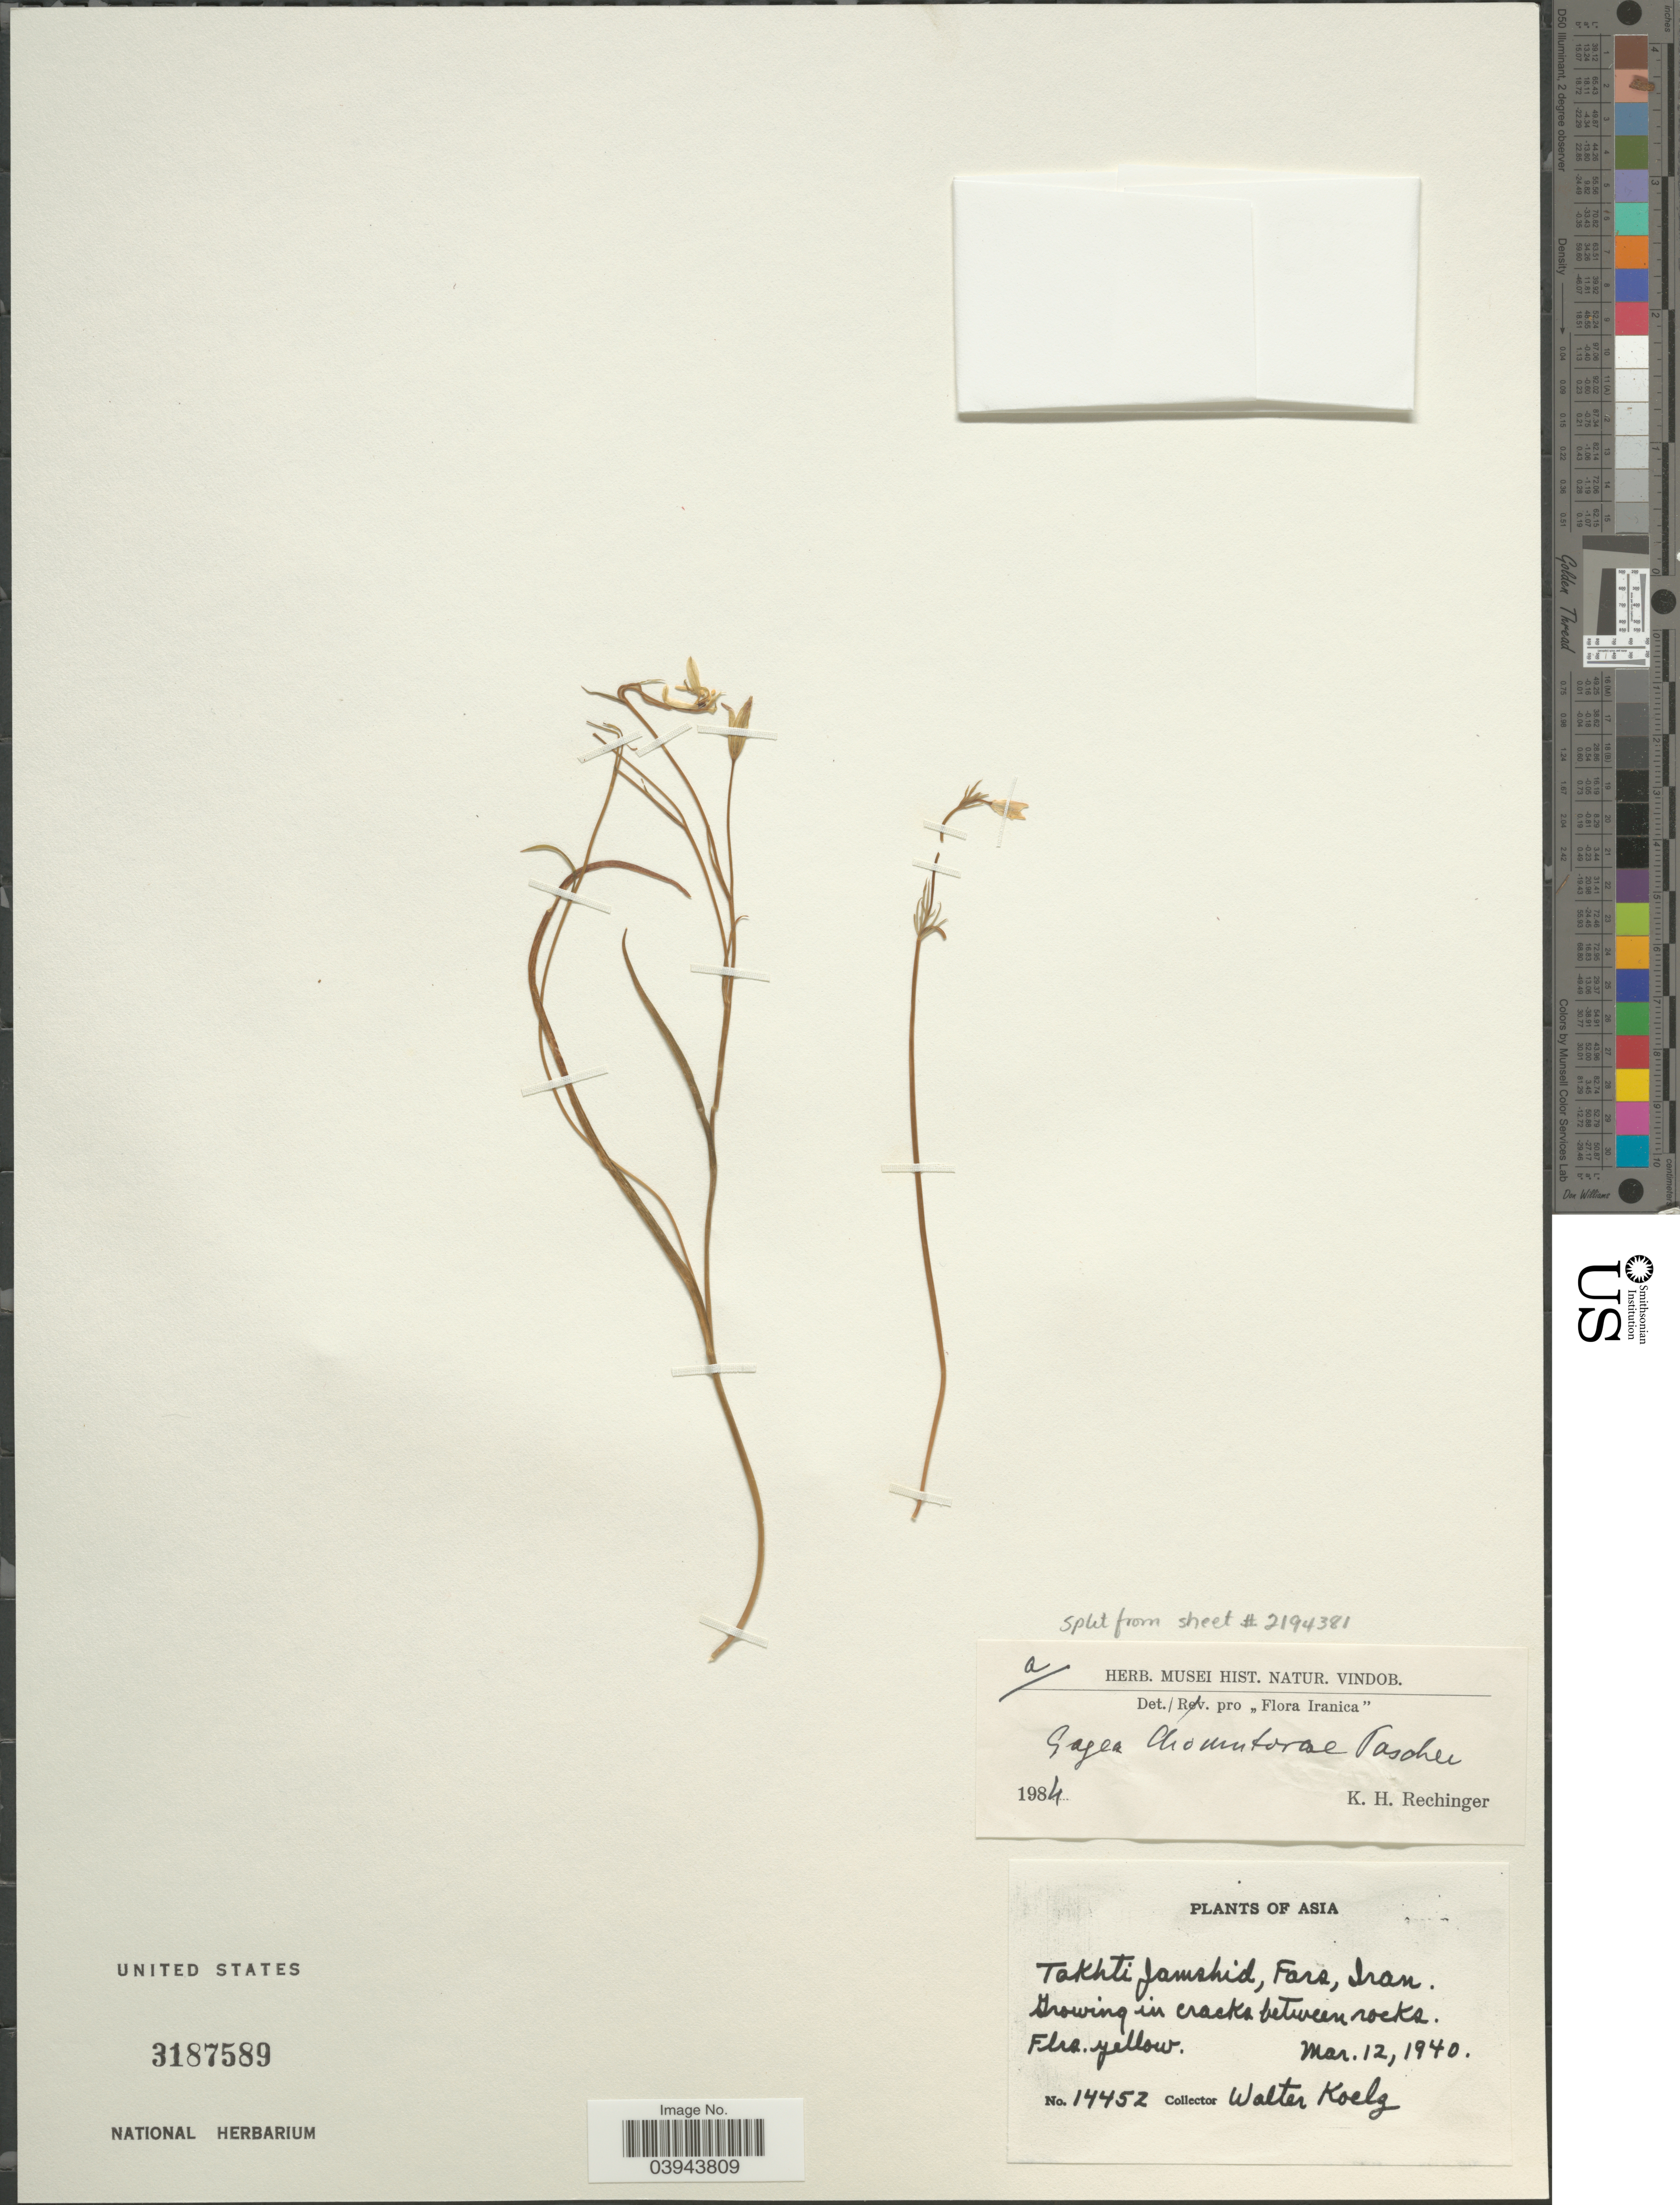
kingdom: Plantae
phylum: Tracheophyta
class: Liliopsida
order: Liliales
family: Liliaceae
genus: Gagea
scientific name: Gagea chomutovae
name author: (Pascher) Pascher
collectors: W. N. Koelz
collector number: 14452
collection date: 1940-03-12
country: Iran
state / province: Fars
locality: Takthi Jamshid.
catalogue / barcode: US 3187589